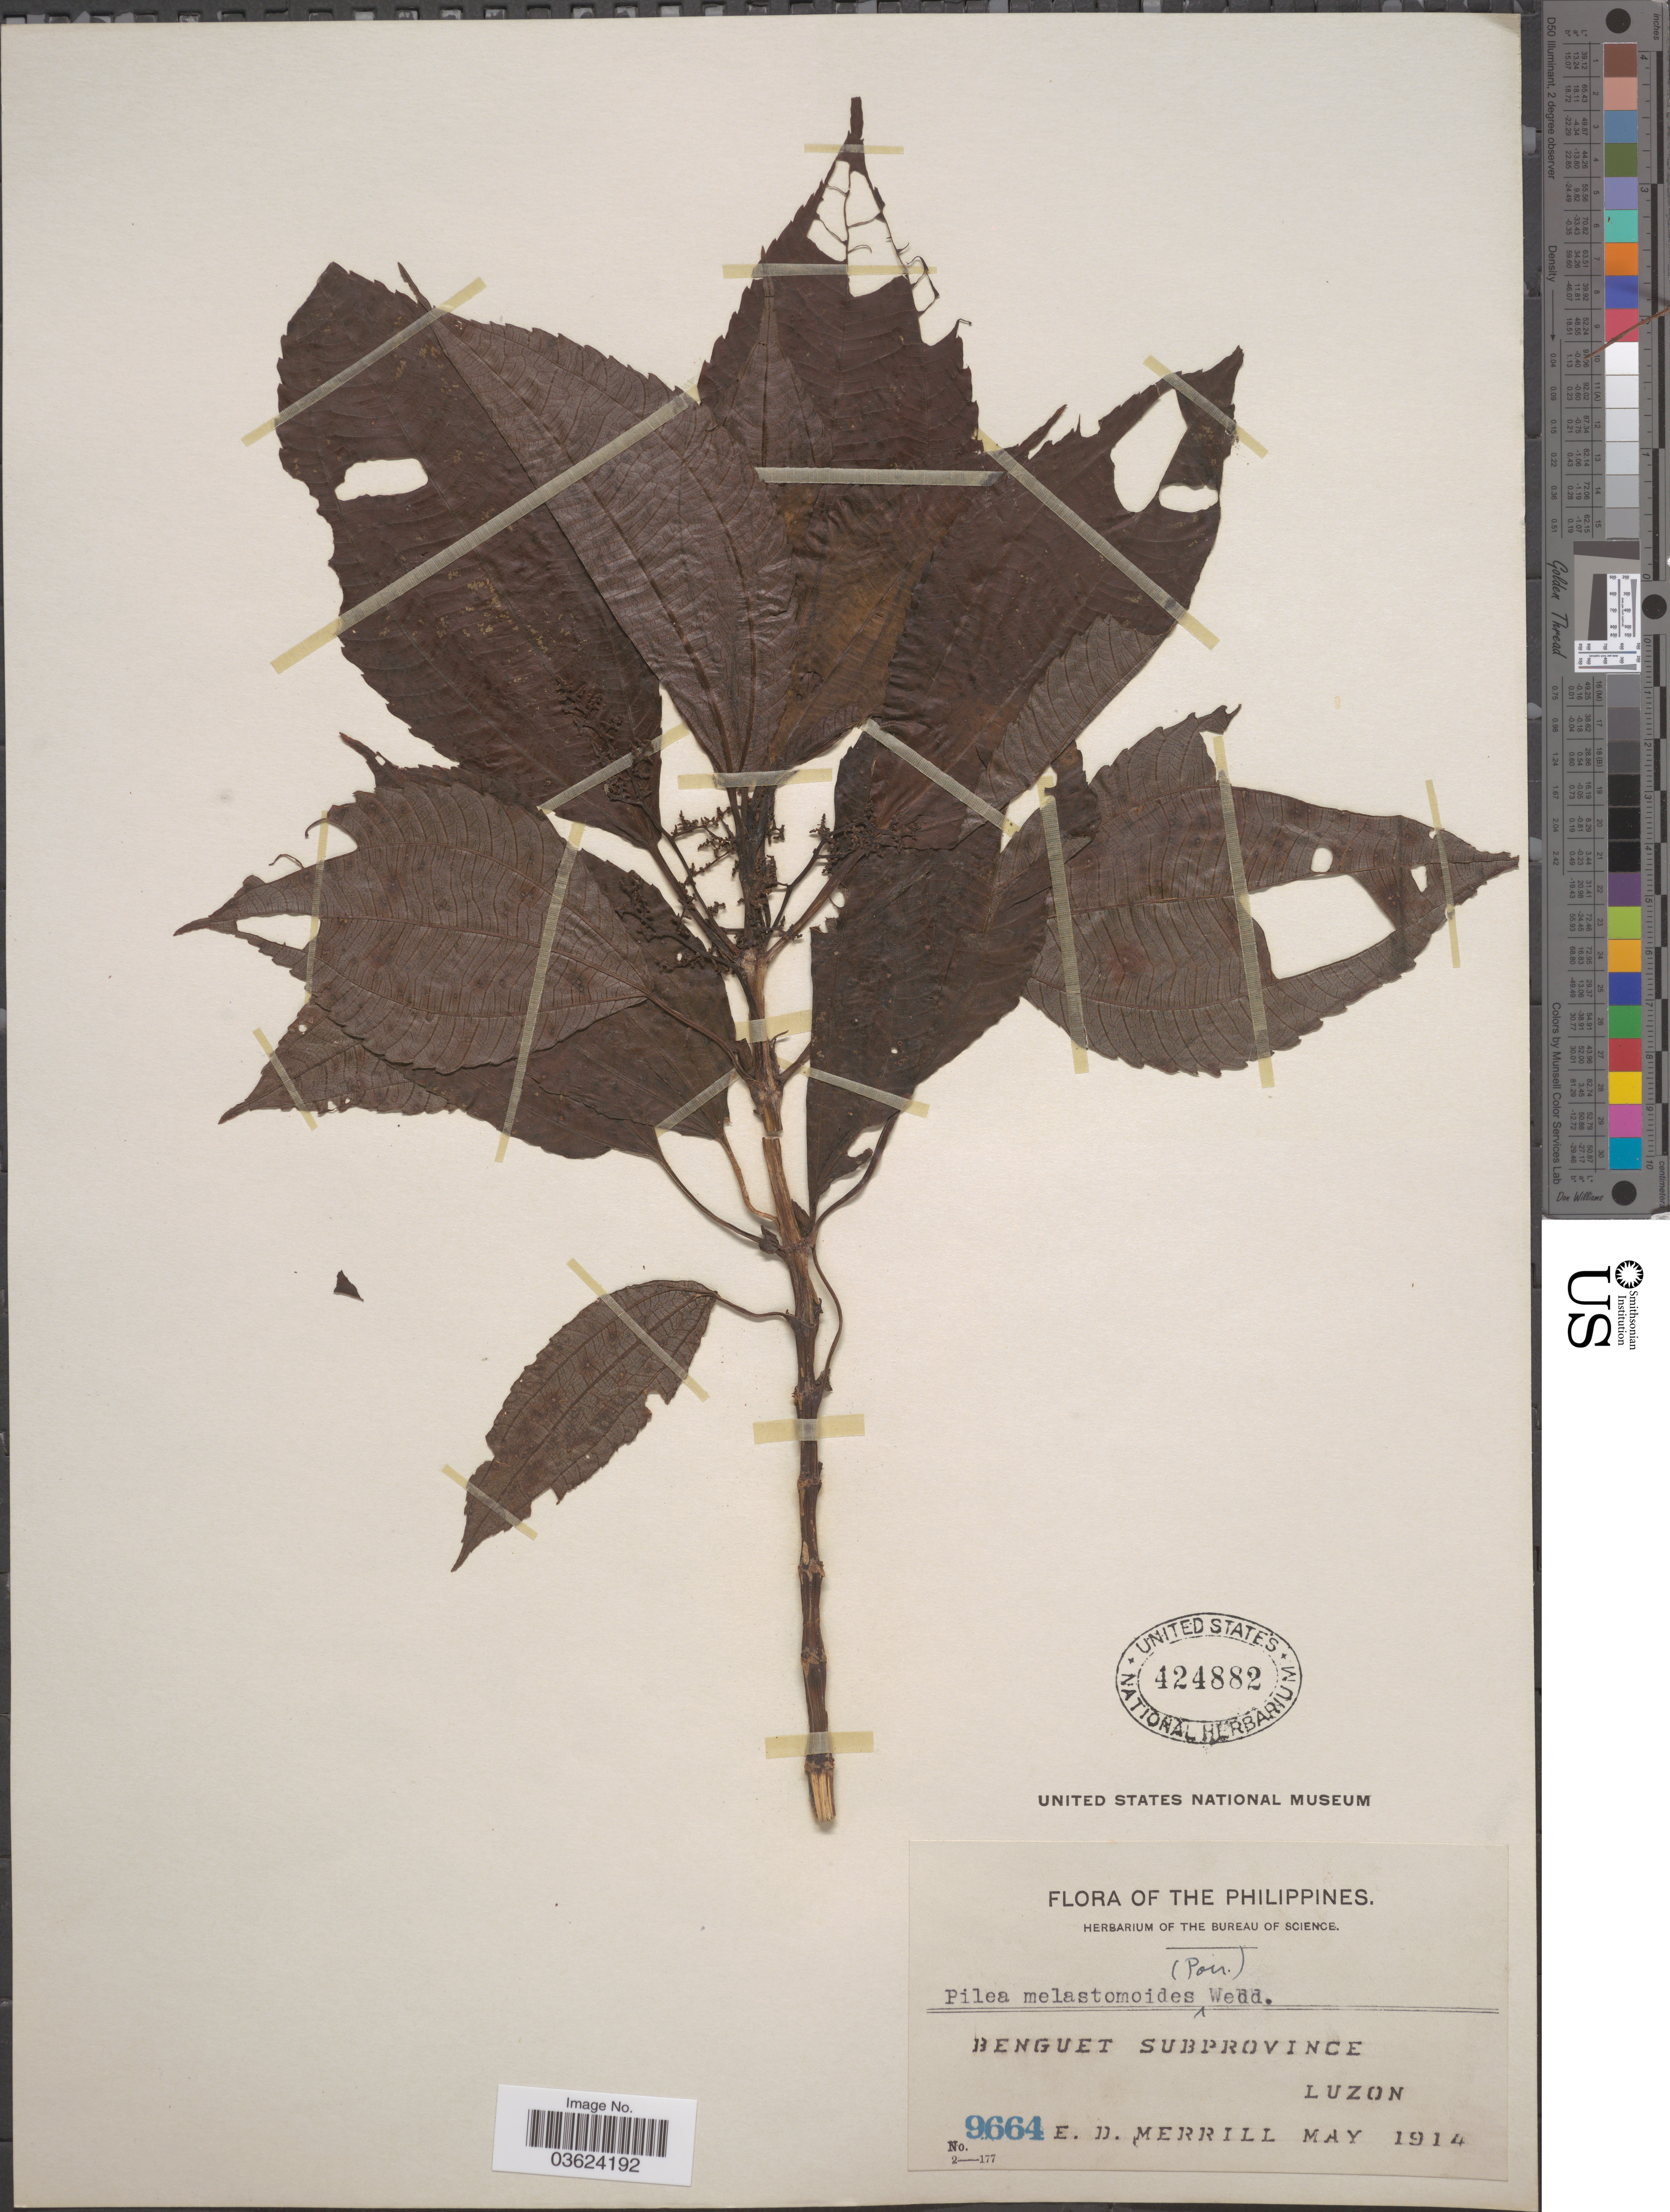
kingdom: Plantae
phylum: Tracheophyta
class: Magnoliopsida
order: Rosales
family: Urticaceae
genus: Pilea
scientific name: Pilea melastomoides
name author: (Spreng.) Urb.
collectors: E. D. Merrill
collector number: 9664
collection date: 1914-05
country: Philippines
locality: Benguet Subprovince. Luzon.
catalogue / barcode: US 424882